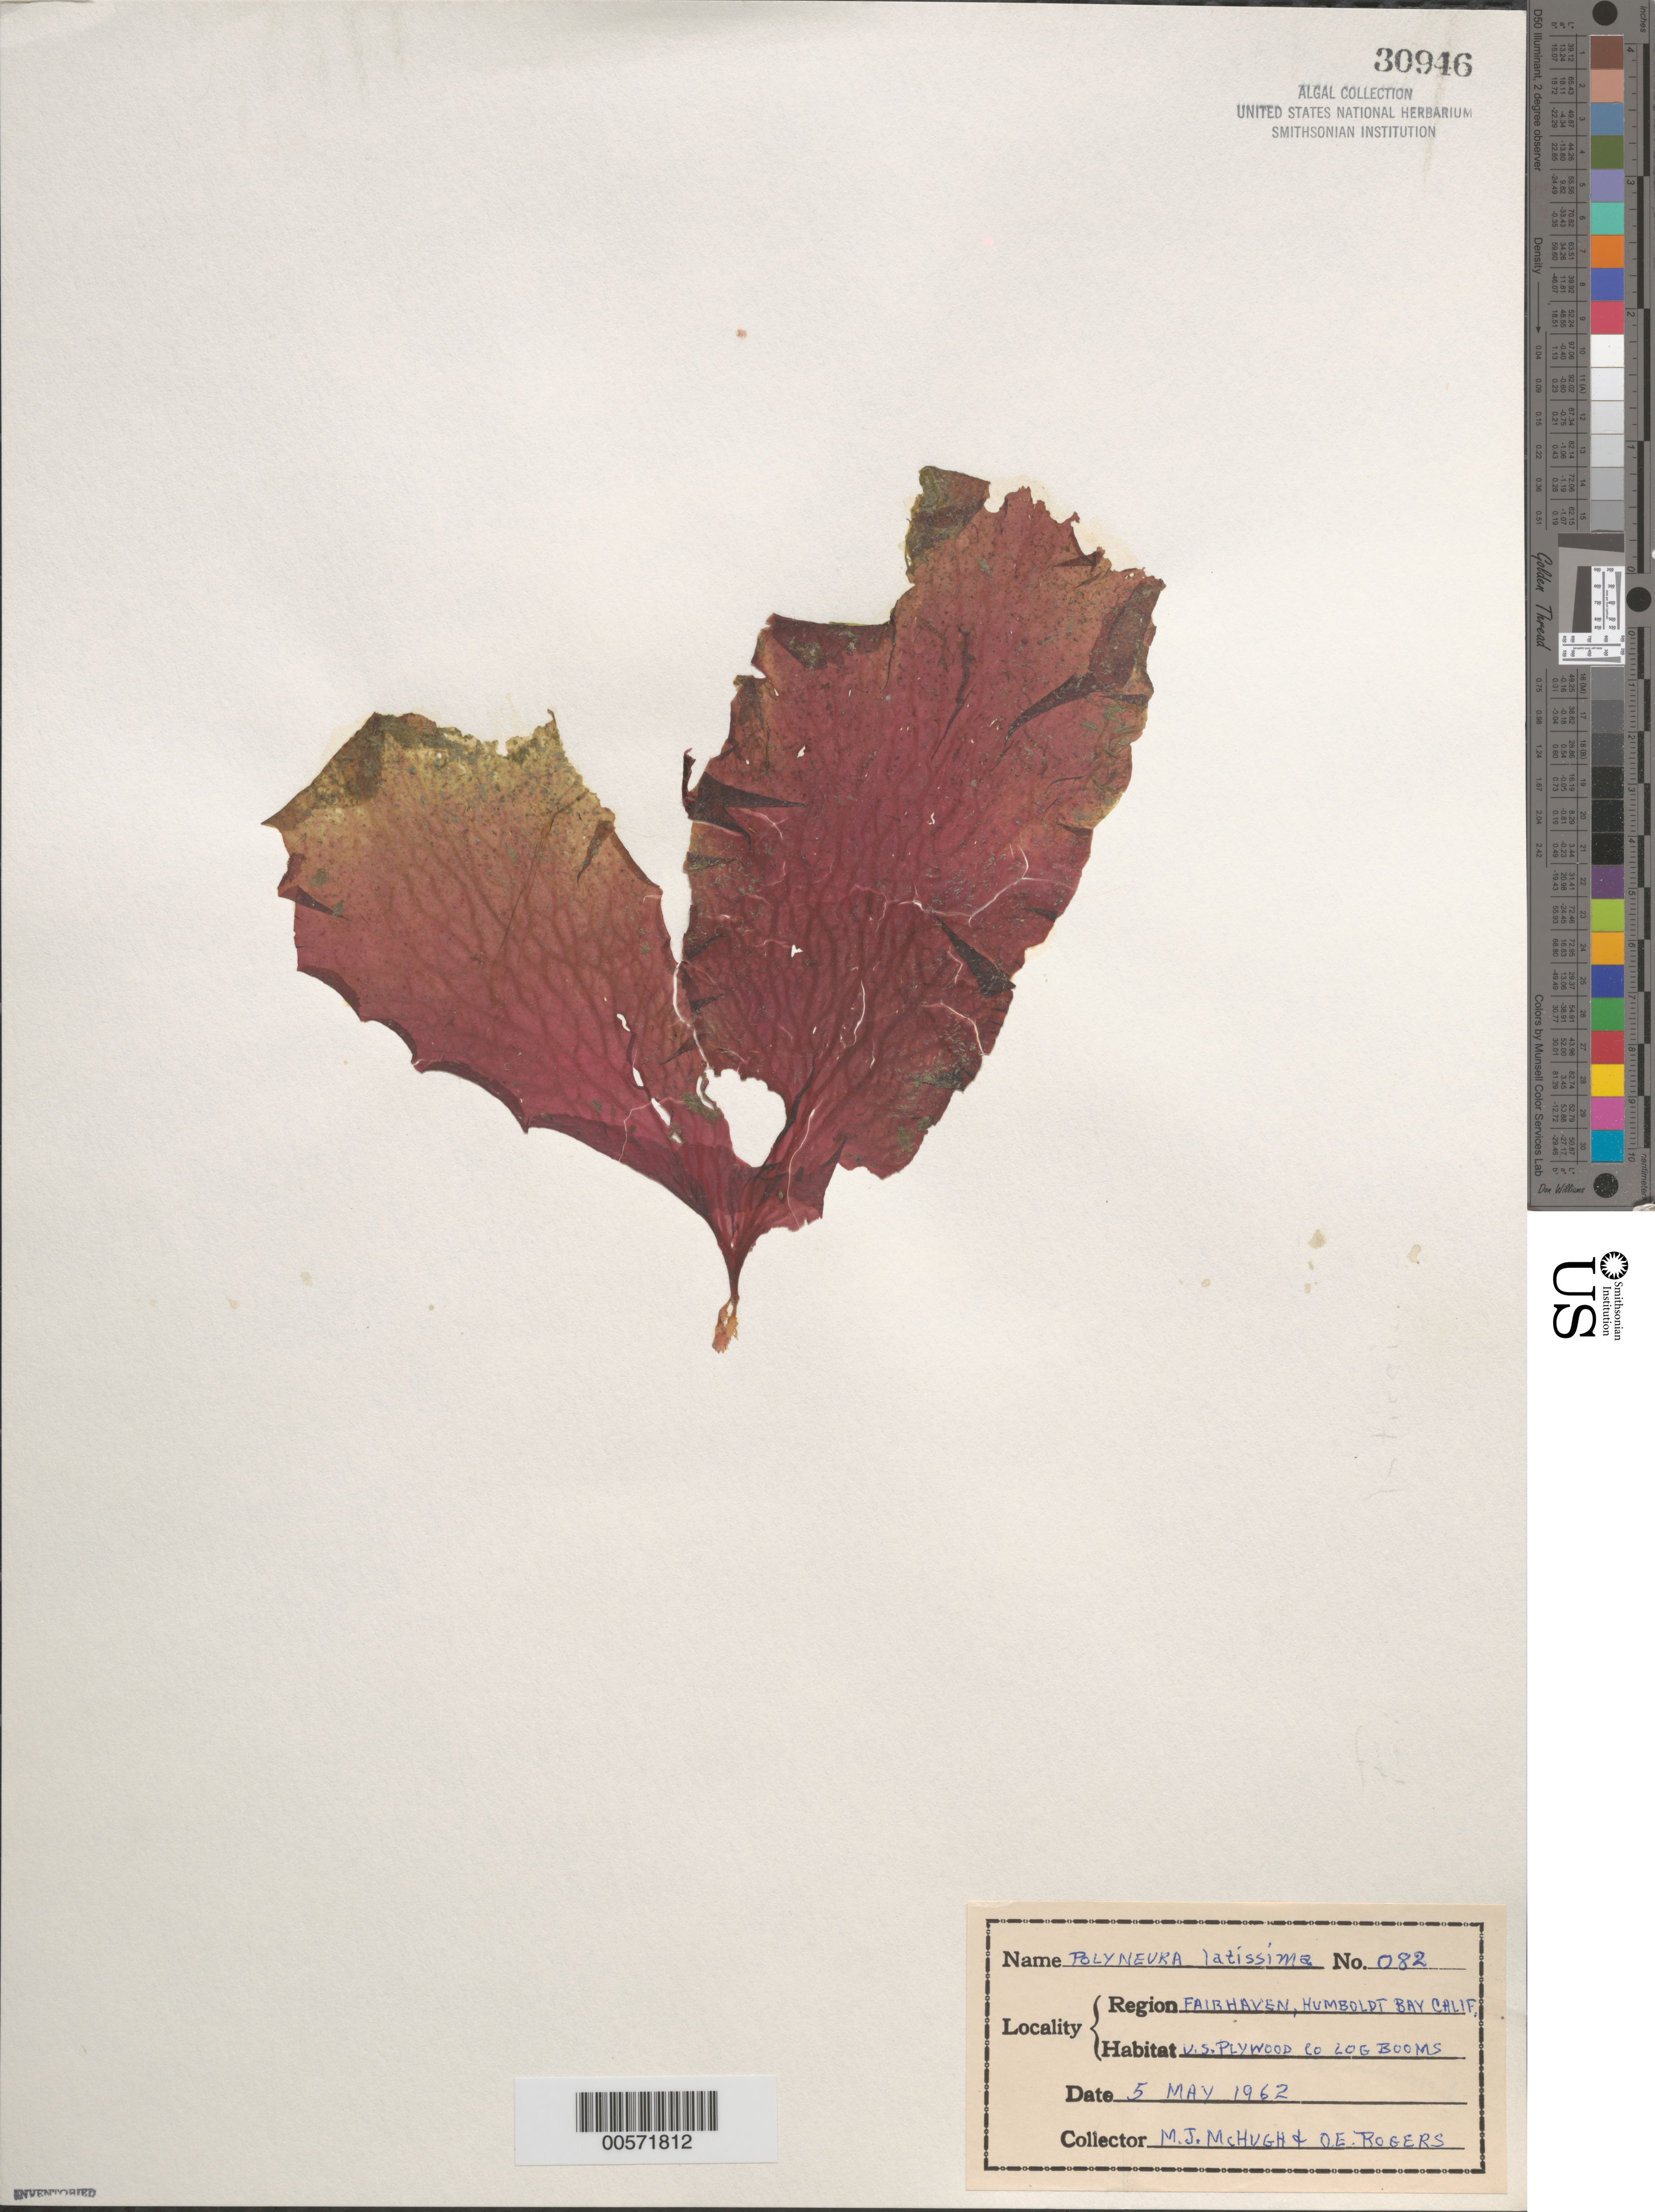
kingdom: Plantae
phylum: Rhodophyta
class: Florideophyceae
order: Ceramiales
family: Delesseriaceae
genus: Polyneura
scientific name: Polyneura latissima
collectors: M. Mchugh & O. Rogers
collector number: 082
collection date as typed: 05 May 1962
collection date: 1962-05-05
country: United States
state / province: California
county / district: Humboldt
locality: Fairhaven, Humboldt Bay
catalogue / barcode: US 30946